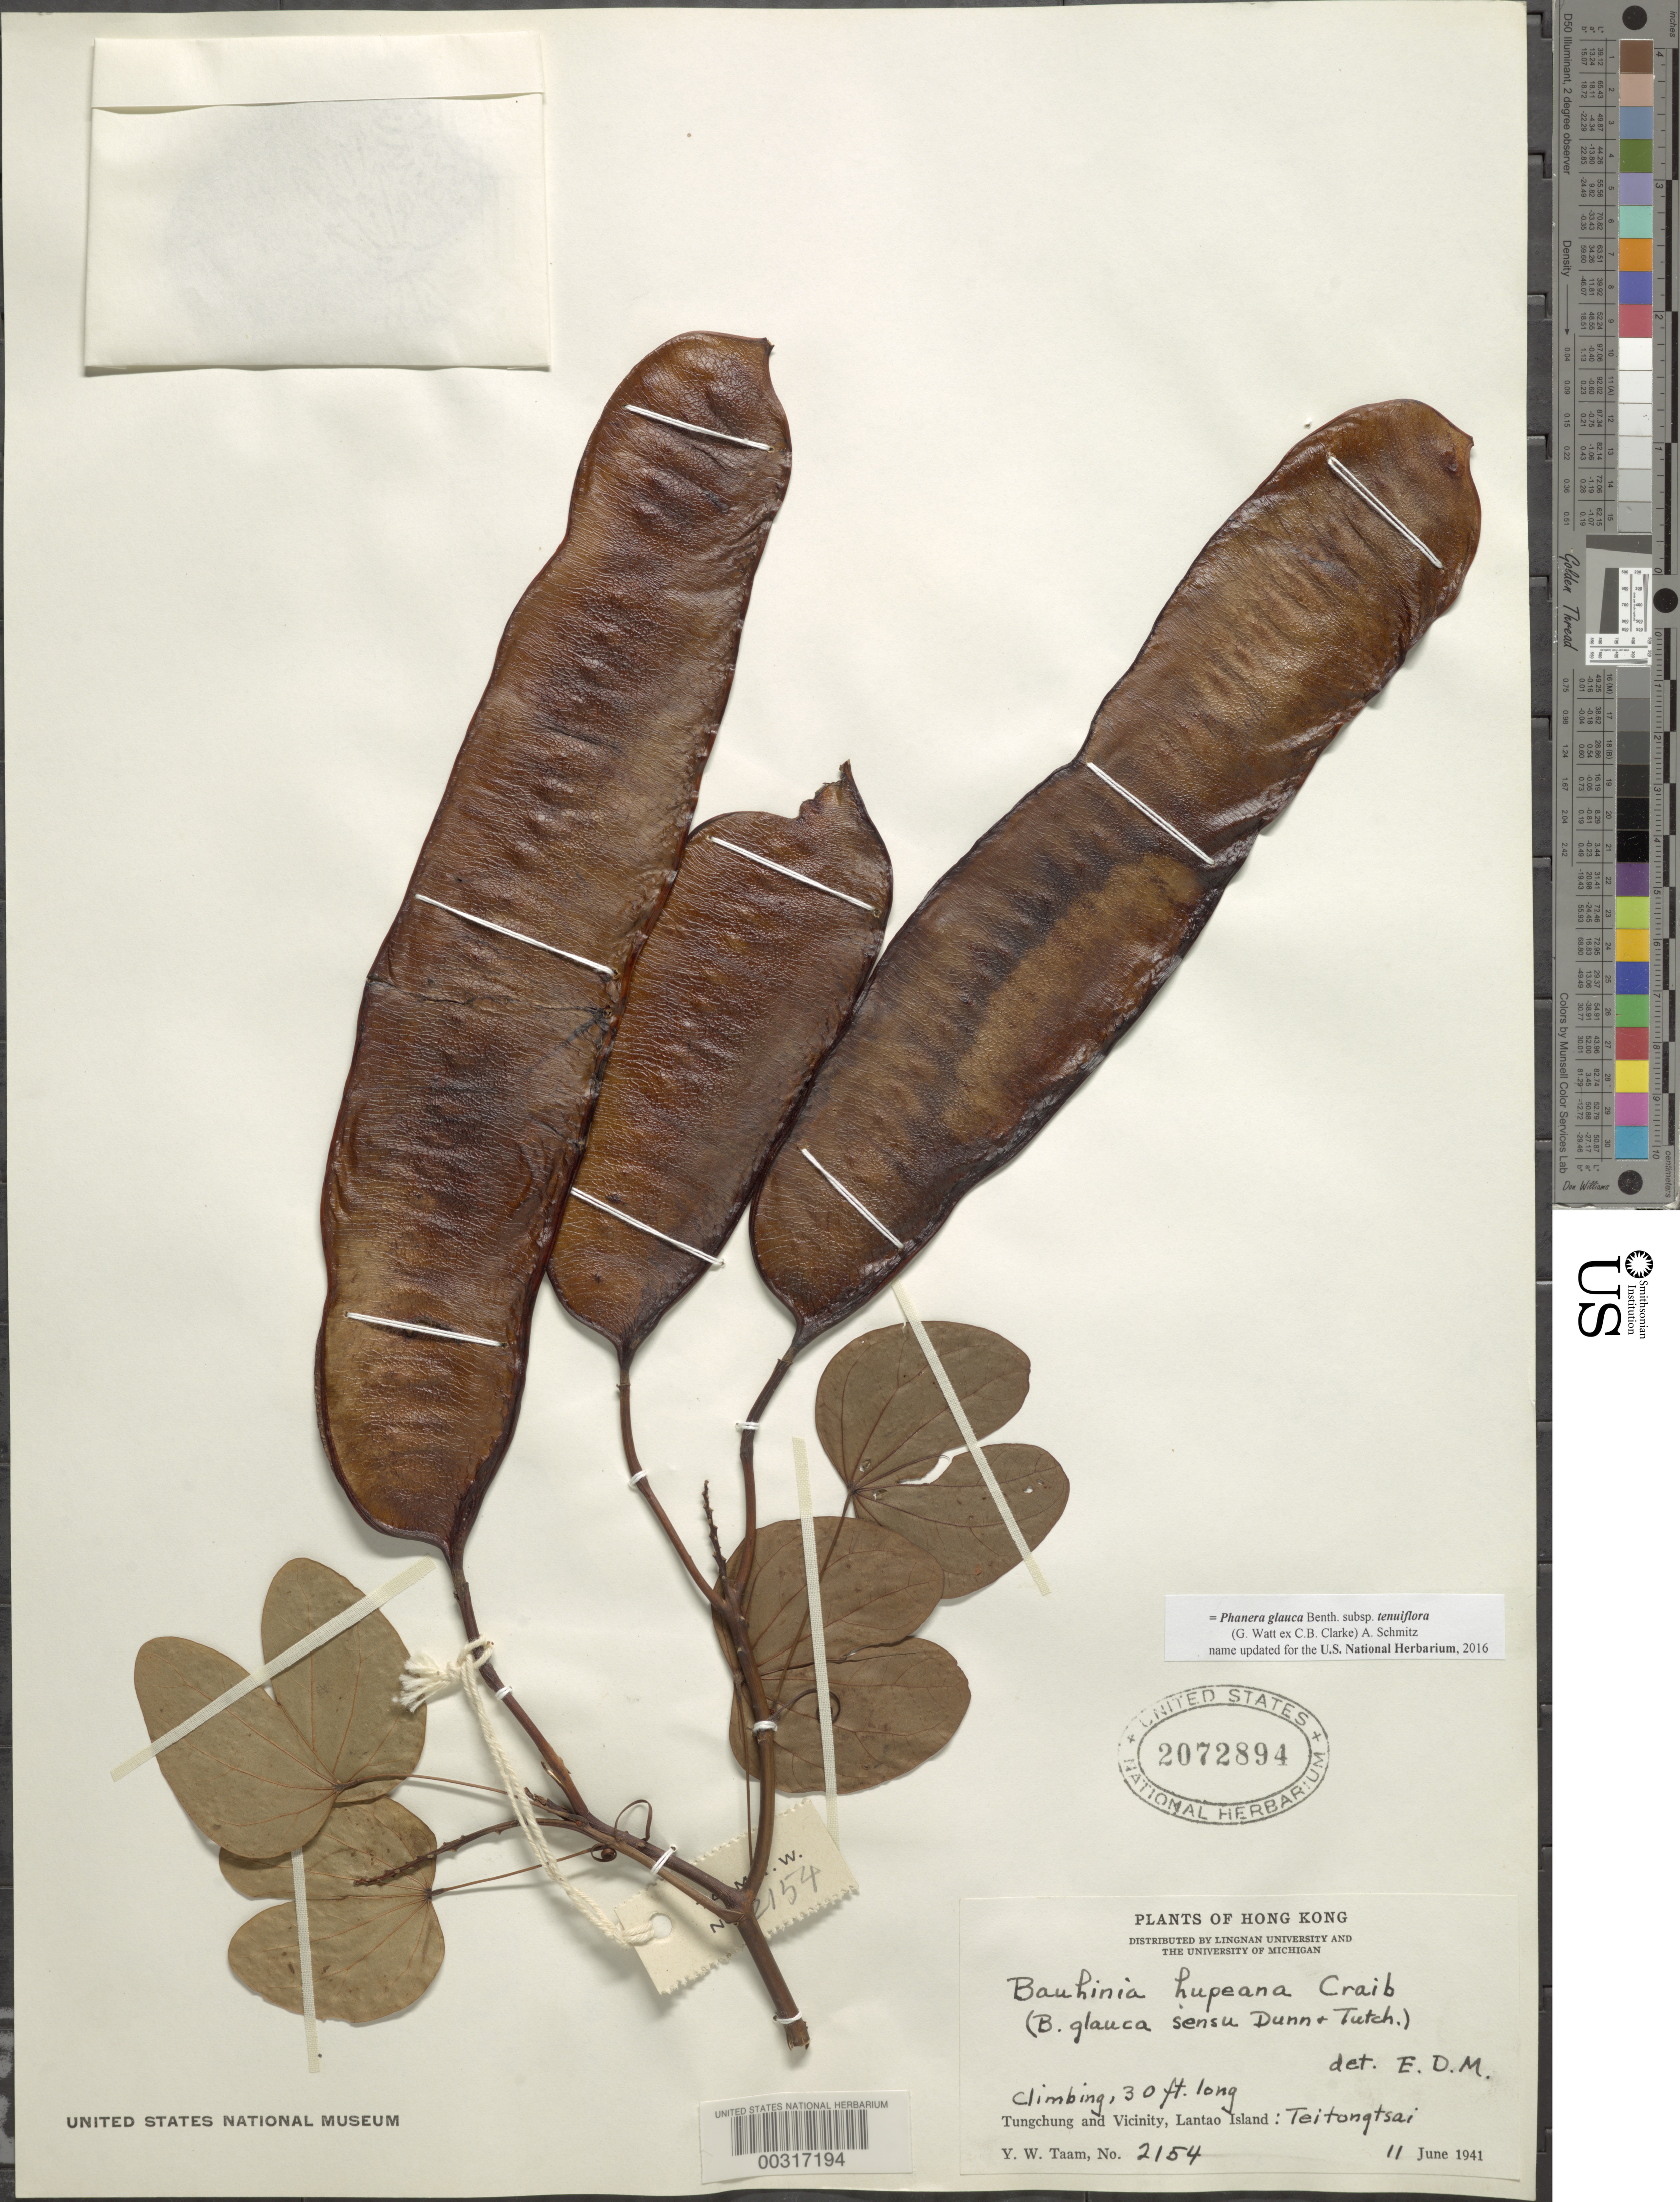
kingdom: Plantae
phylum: Tracheophyta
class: Magnoliopsida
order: Fabales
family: Fabaceae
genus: Phanera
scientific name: Phanera glauca subsp. tenuiflora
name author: (Watt ex C.B. Clarke) A.Schmitz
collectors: Y. W. Taam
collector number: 2154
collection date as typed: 11 Jun 1941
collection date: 1941-06-11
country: China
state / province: Hong Kong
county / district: New Territories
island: Lan Tao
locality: Teitongtsai; tungchung and vicinity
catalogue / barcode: US 2072894